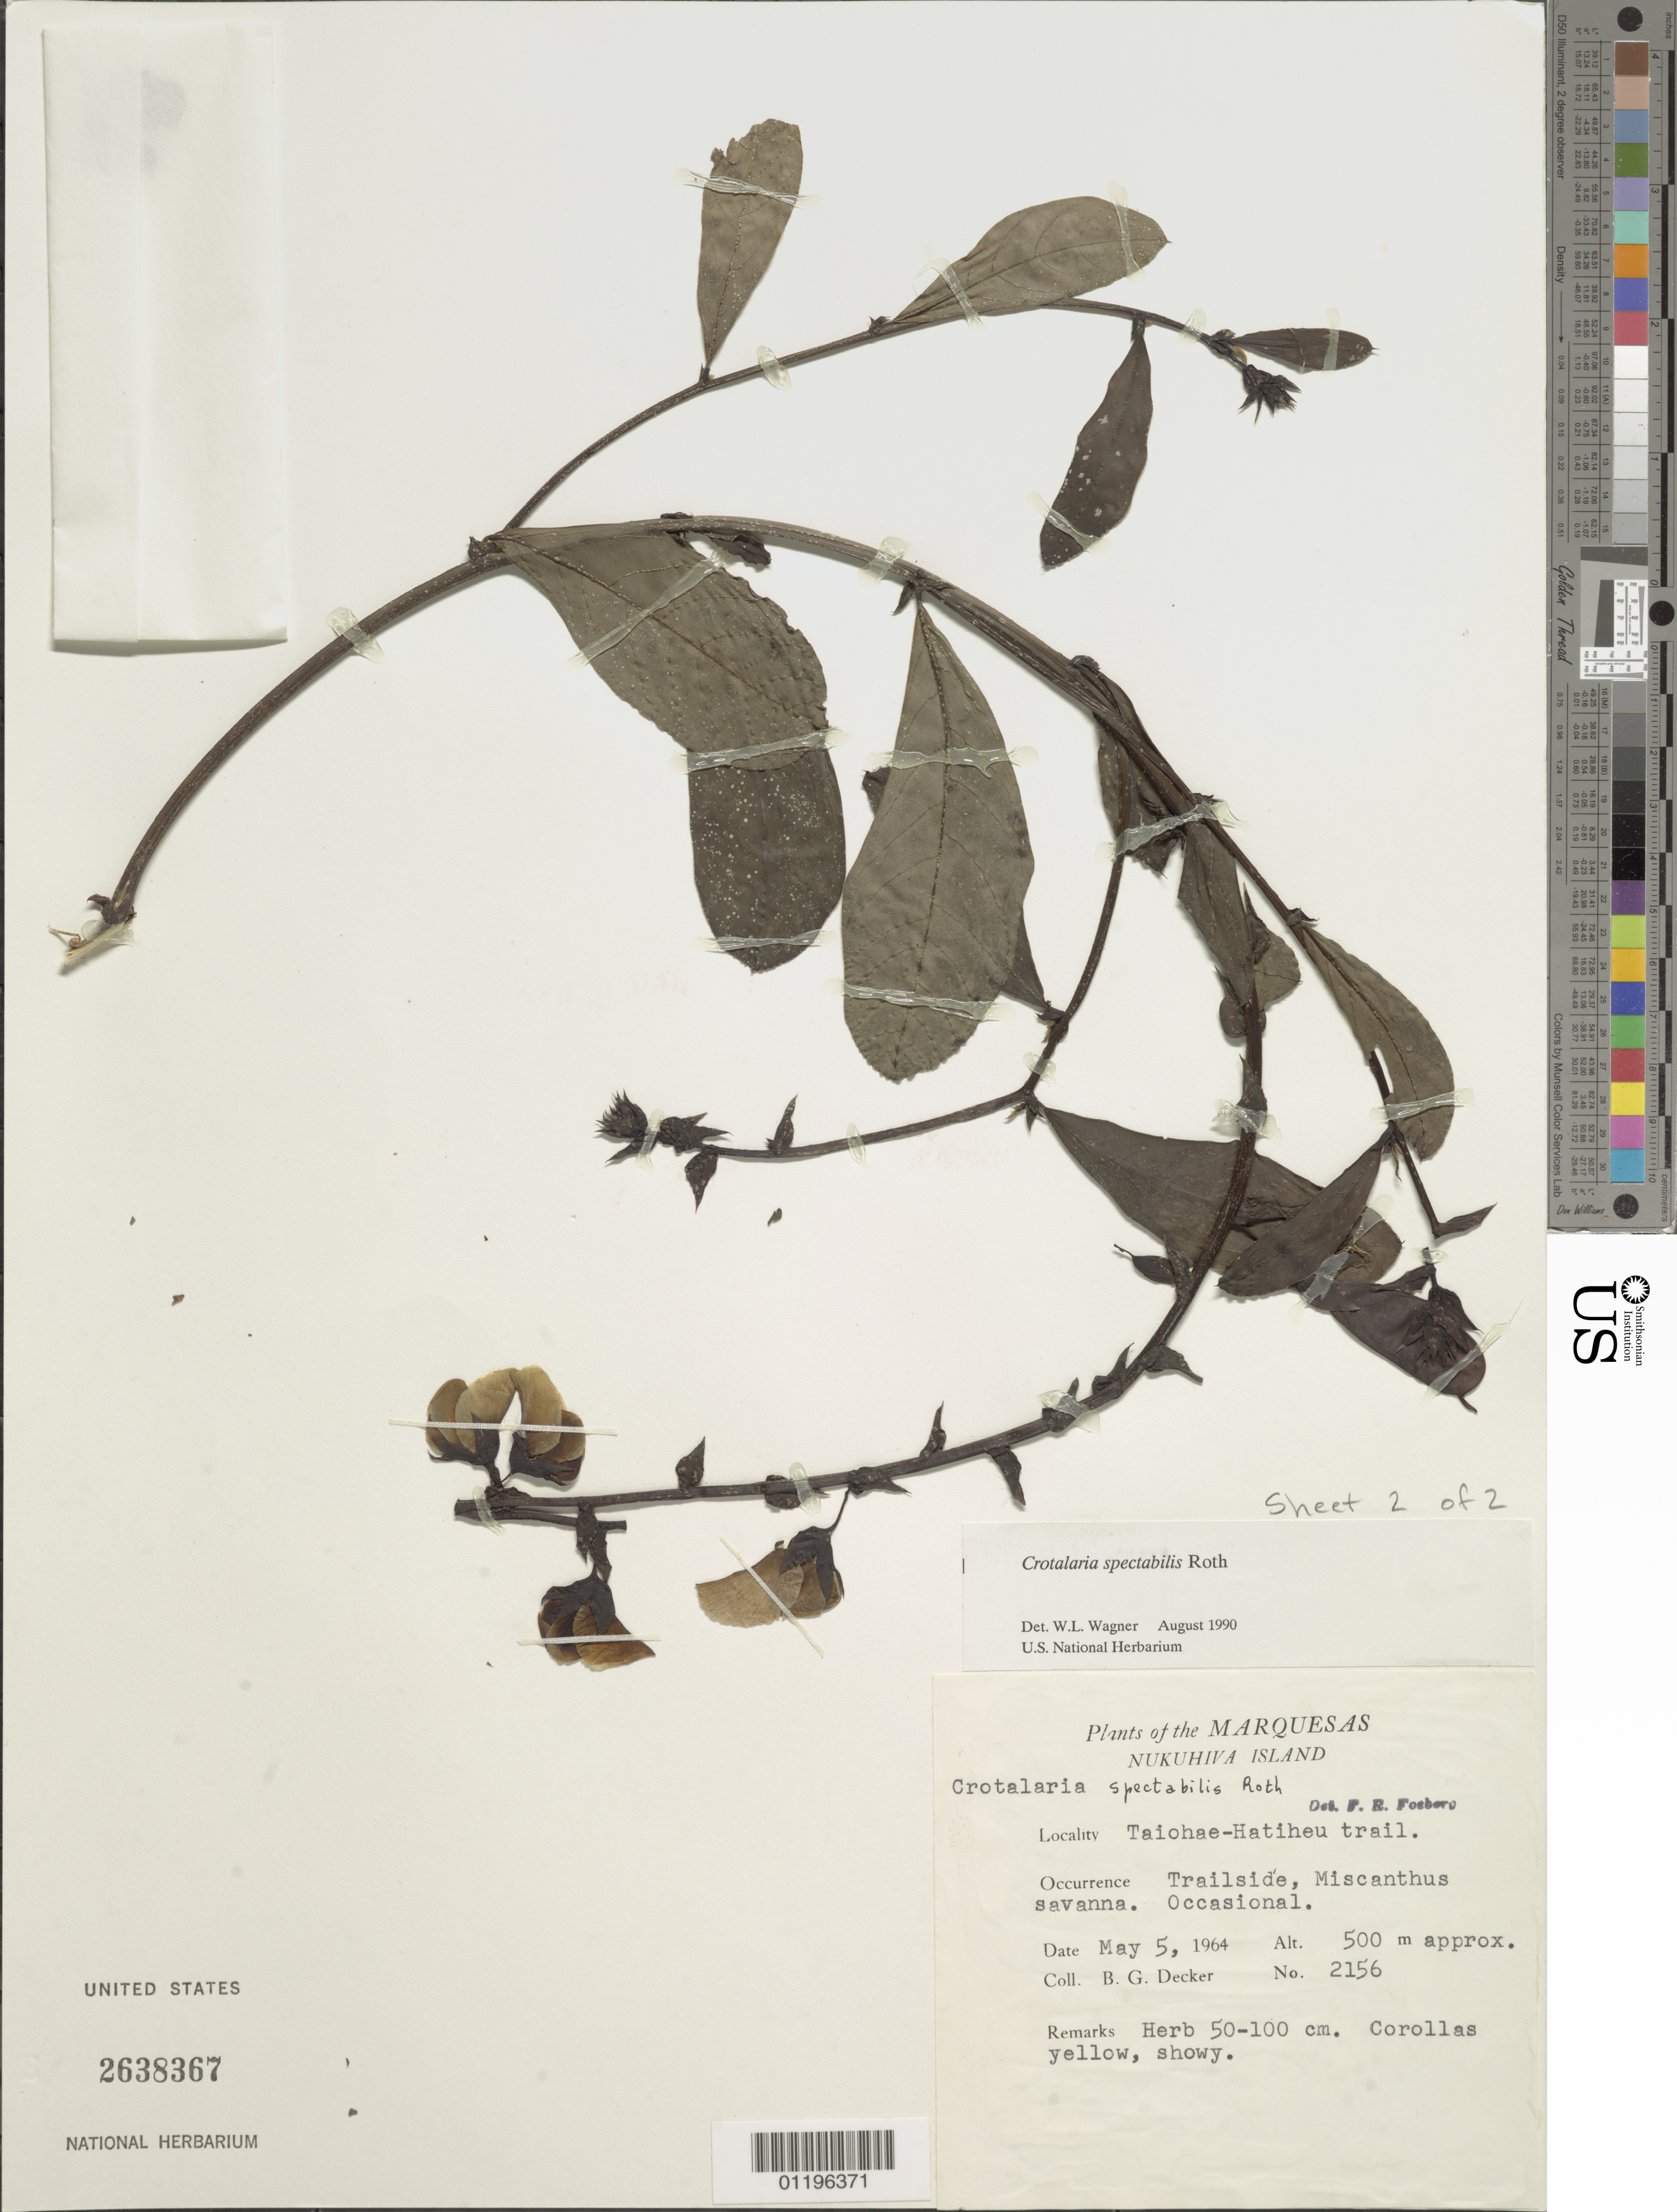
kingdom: Plantae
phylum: Tracheophyta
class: Magnoliopsida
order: Fabales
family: Fabaceae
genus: Crotalaria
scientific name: Crotalaria spectabilis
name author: Roth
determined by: Wagner, W. L., (BOT), Smithsonian Institution - National Museum of Natural History (UNITED STATES)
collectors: B. G. Decker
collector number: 2156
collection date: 1964-05-05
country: French Polynesia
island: Nuku Hiva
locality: Taiohae-Hatiheu Trail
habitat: Trailside, Miscanthus savanna. Occasional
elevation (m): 500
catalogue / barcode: US 2638367